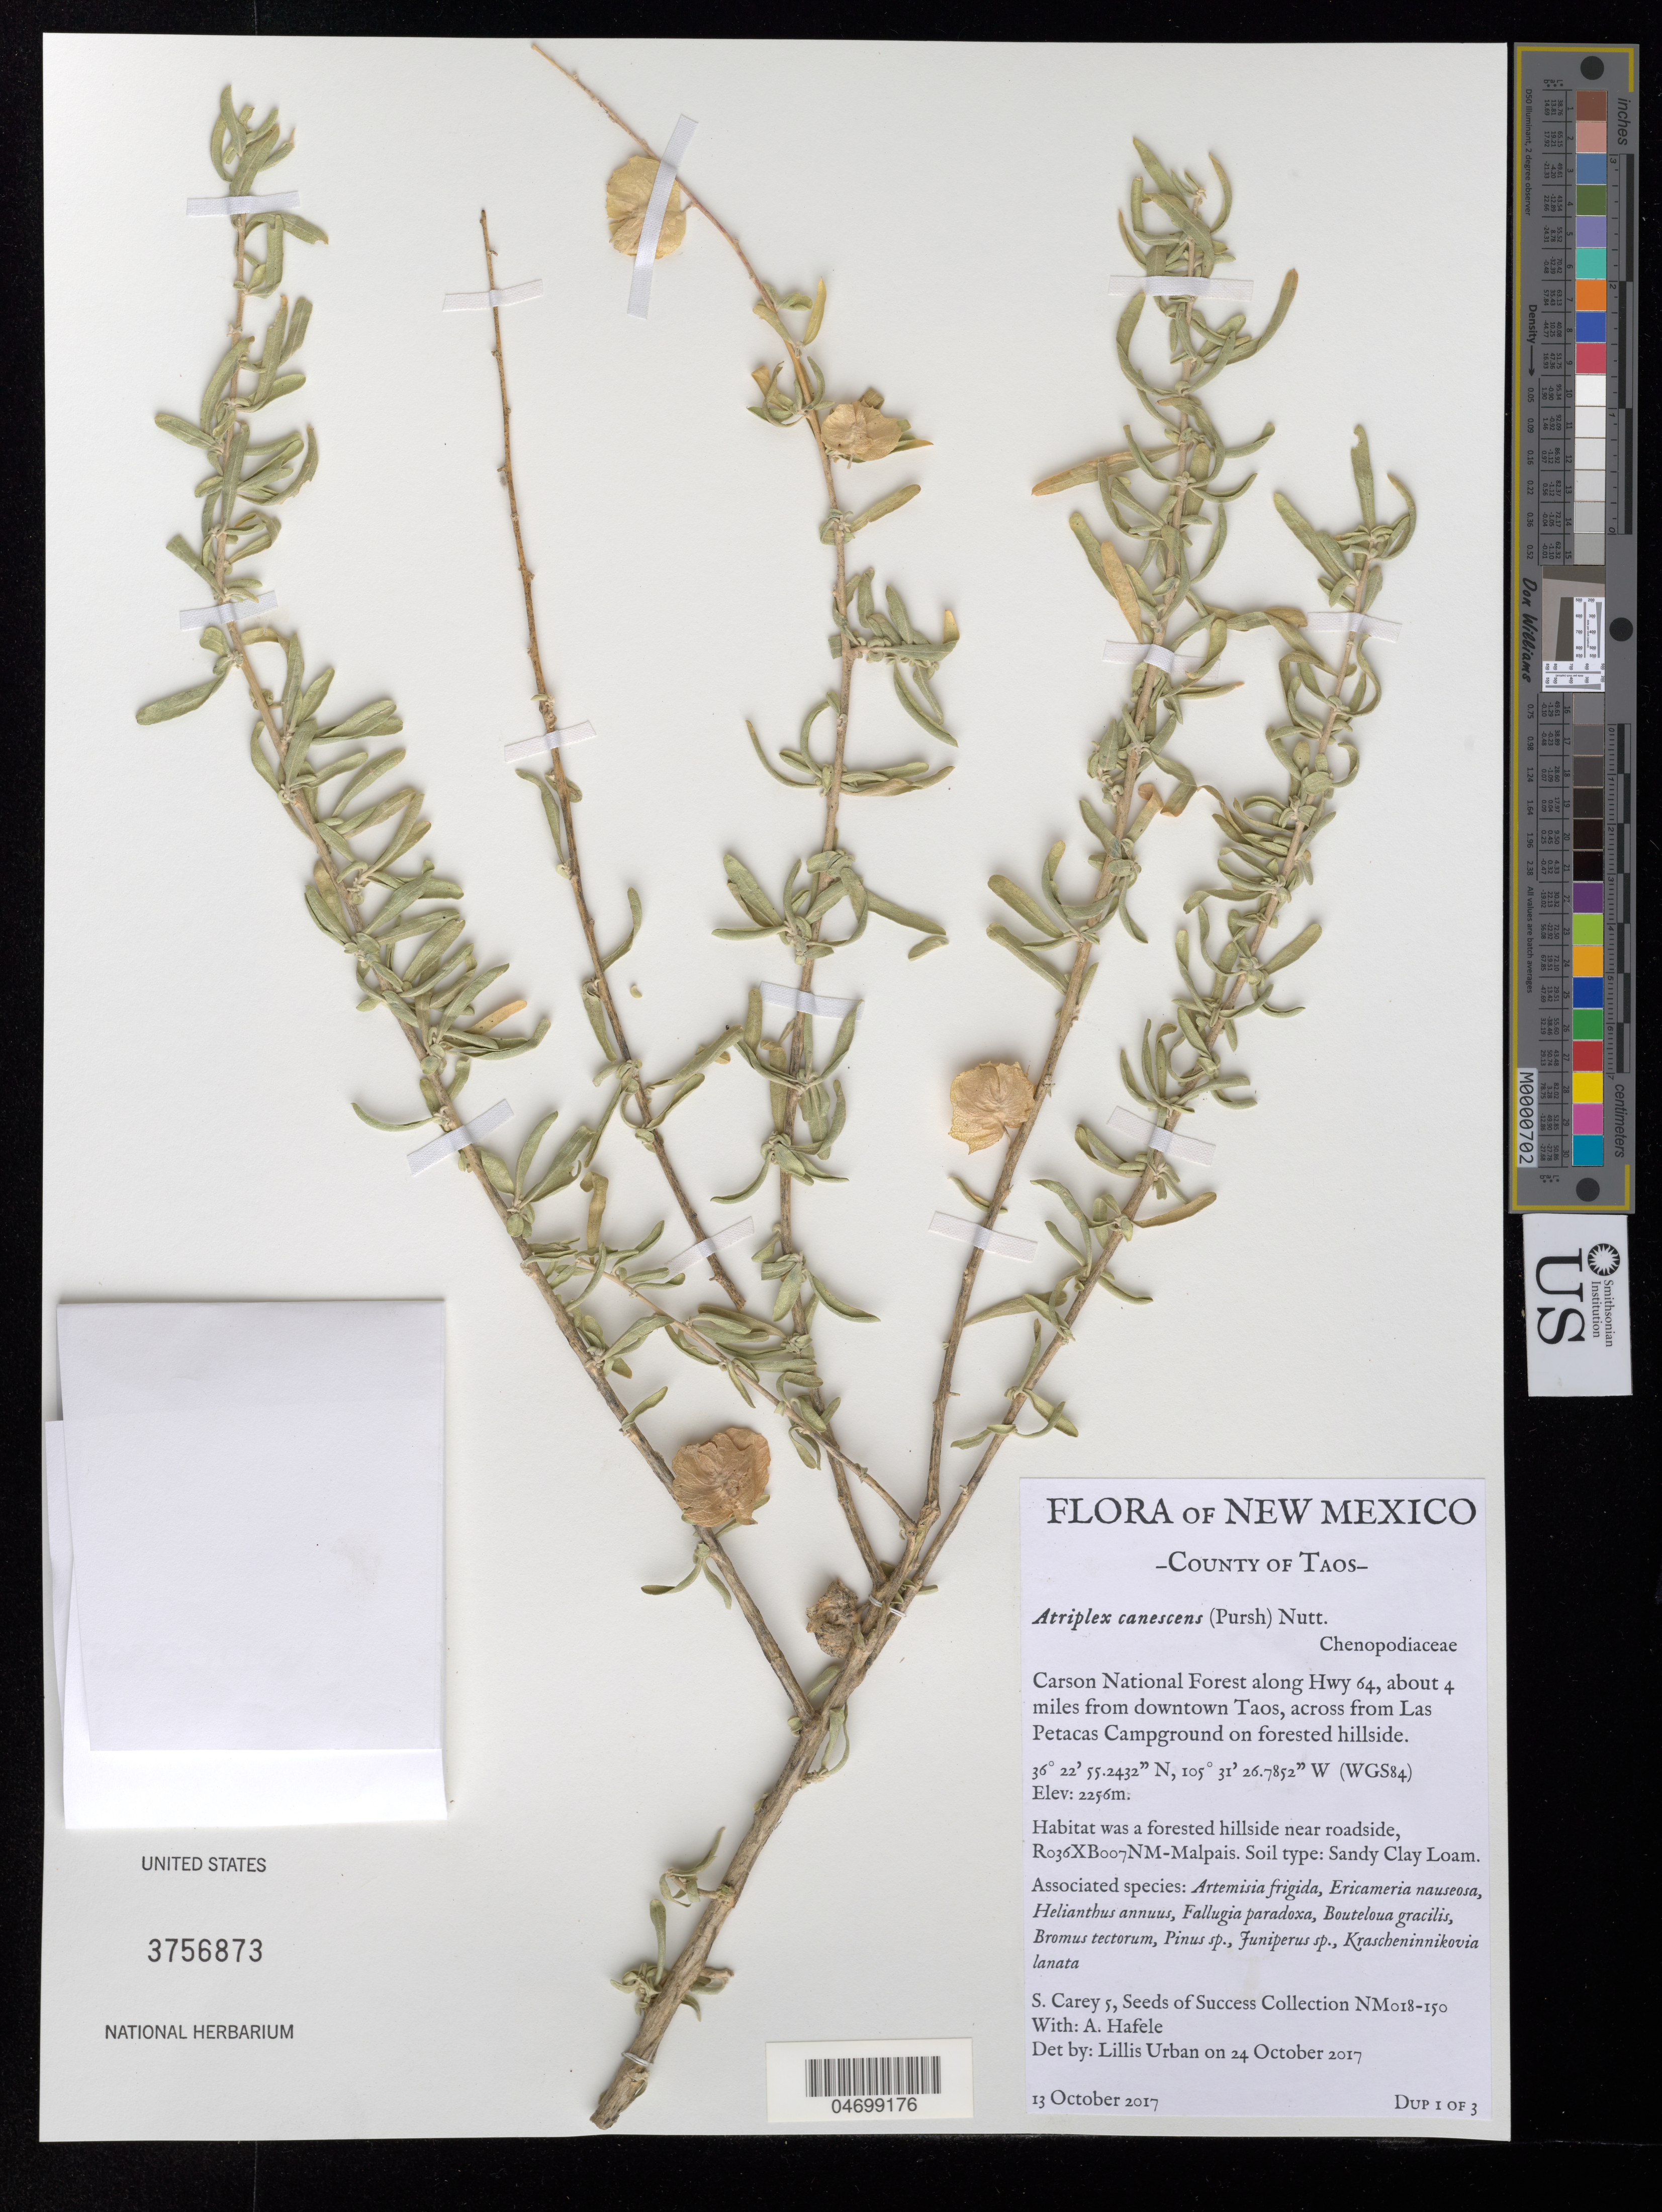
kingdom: Plantae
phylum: Tracheophyta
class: Magnoliopsida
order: Caryophyllales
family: Amaranthaceae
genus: Atriplex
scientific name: Atriplex canescens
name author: (Pursh) Nutt.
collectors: S. Carey & A. Hafele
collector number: NM018-150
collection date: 2017-10-13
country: United States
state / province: New Mexico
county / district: Taos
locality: Carson National Forest, Along Hwy 64 about 4 miles east of Taos, across from Las Petacas Campground.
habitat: Hillside at forest's edge along road, R036XB007NM-Malpais. Sandy Clay Loam. With Artemisia frigida, Pinus sp., Bromus tectorum, etc.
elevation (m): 2256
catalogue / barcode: US 3756873